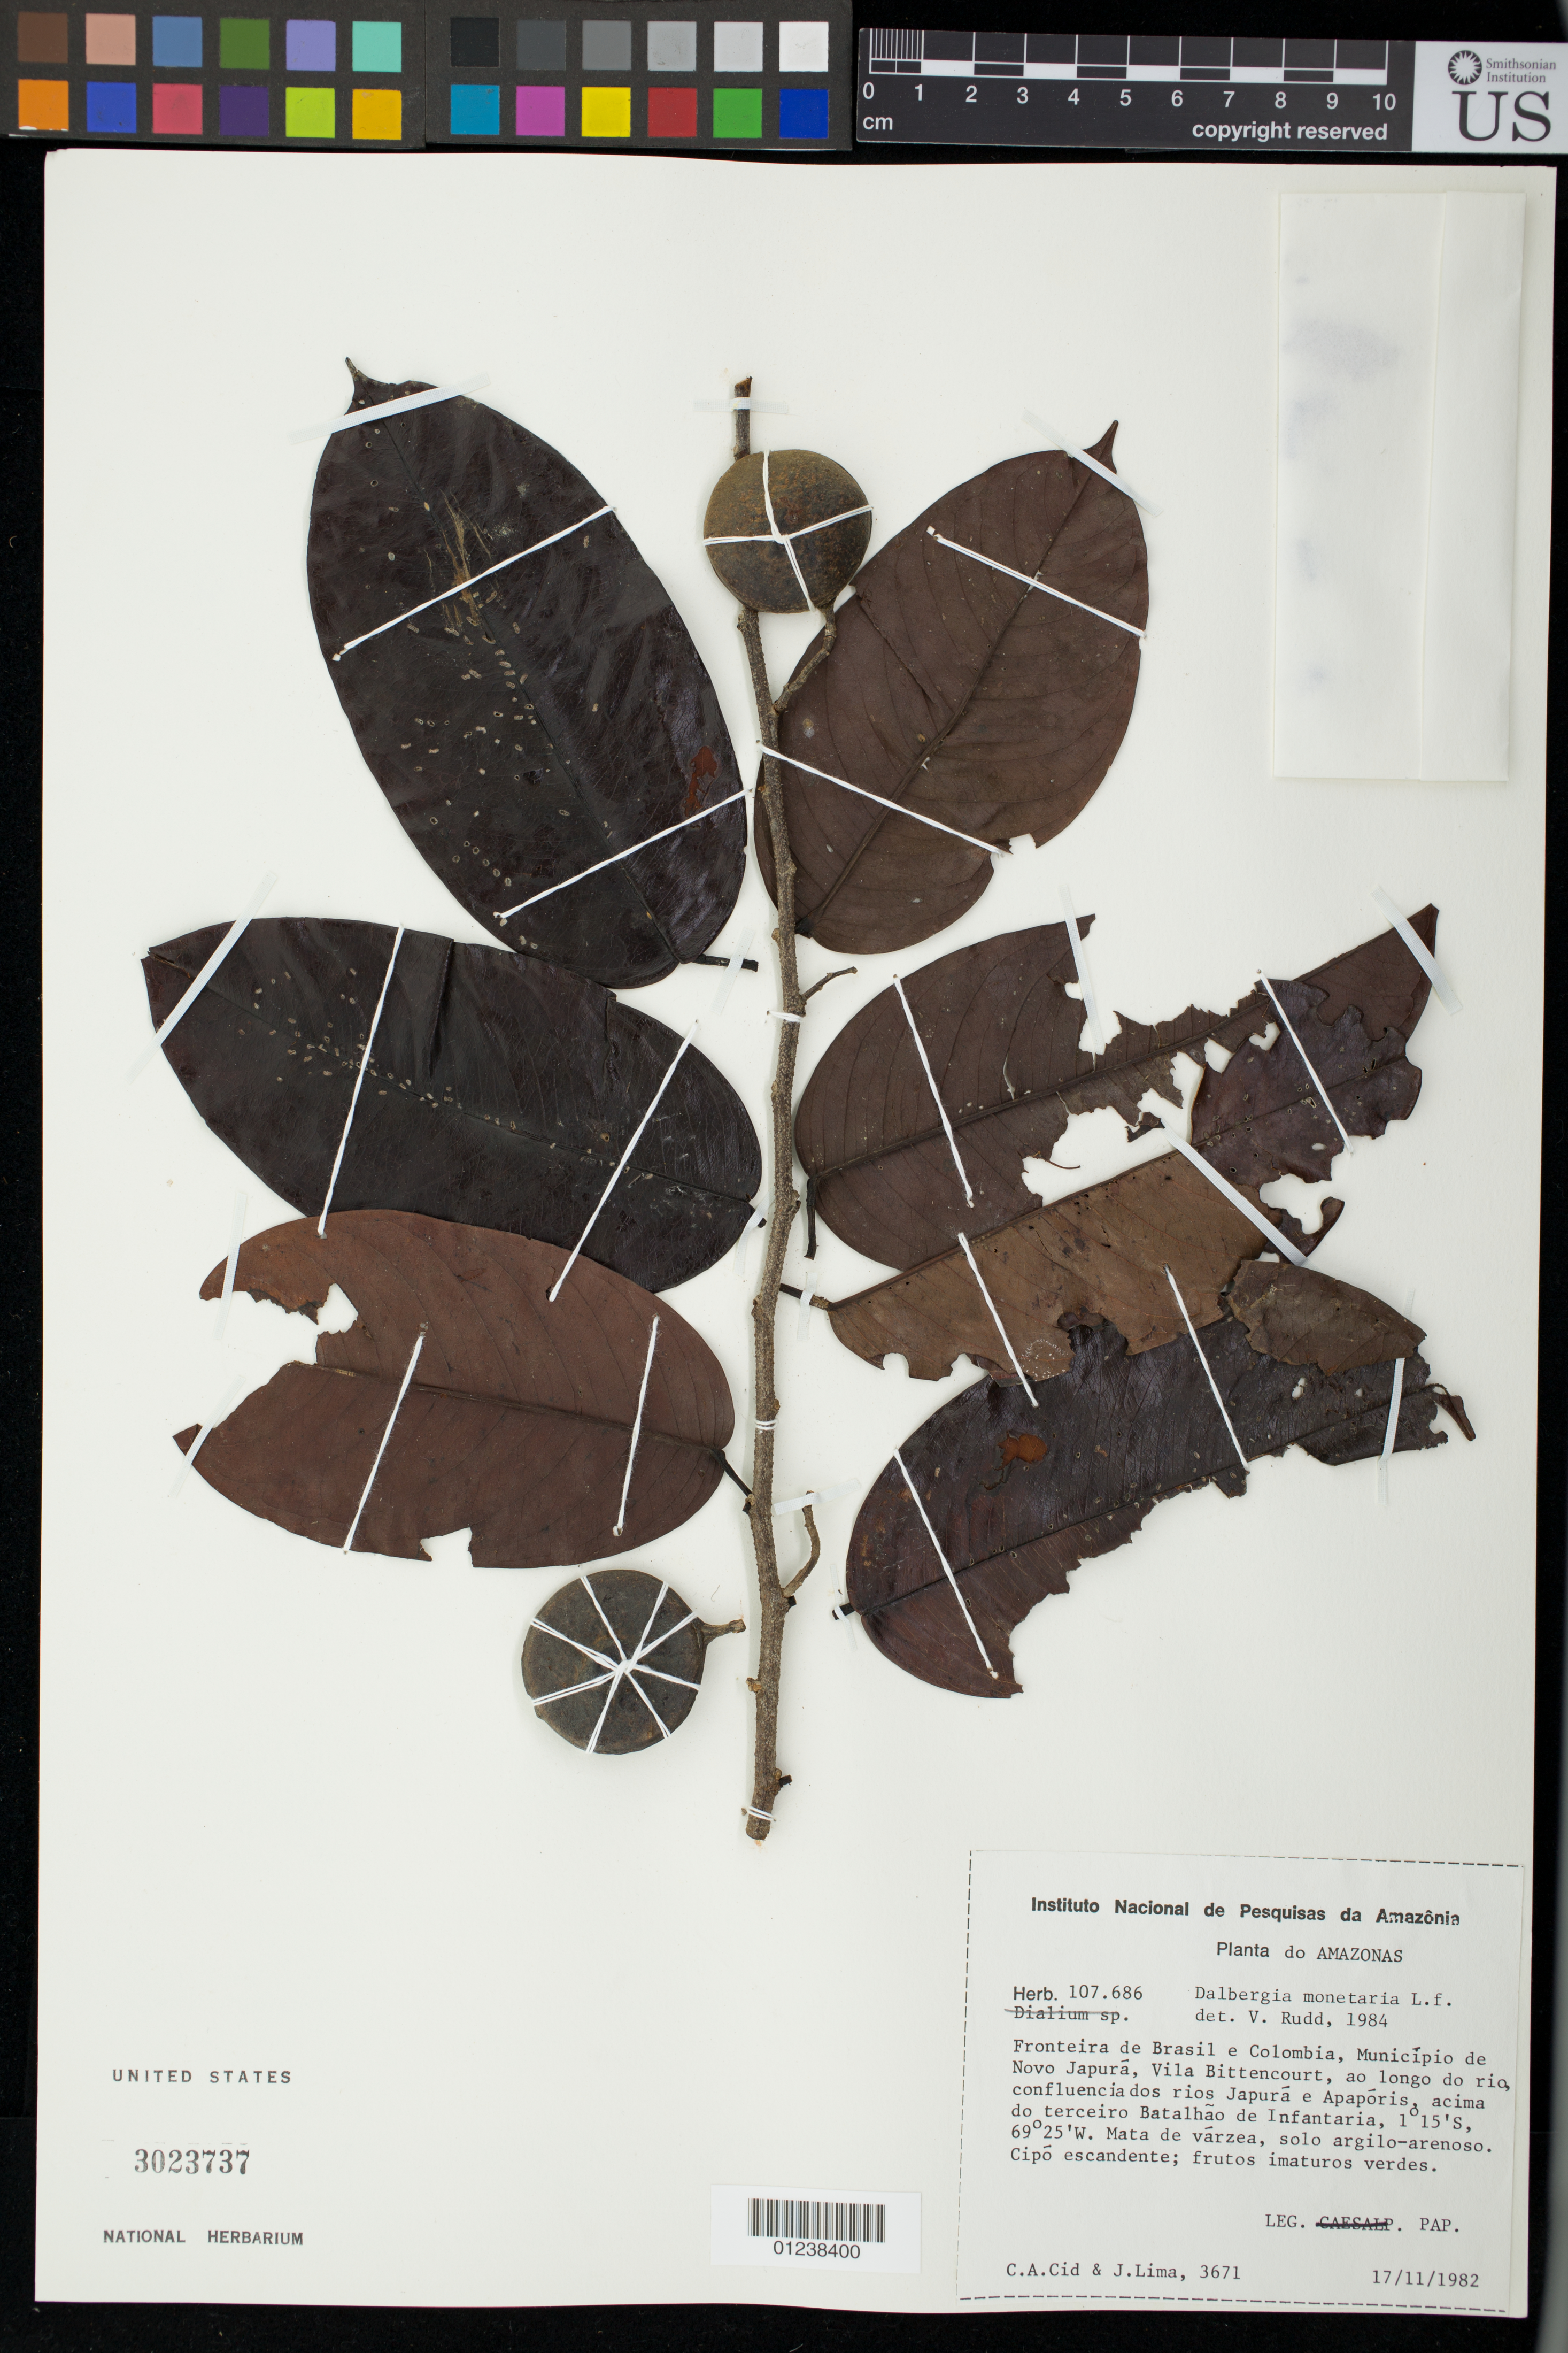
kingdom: Plantae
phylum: Tracheophyta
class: Magnoliopsida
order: Fabales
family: Fabaceae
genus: Dalbergia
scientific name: Dalbergia monetaria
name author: L. f.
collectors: C. A. Cid Ferreira & J. Lima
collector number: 3671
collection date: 1982-11-17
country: Brazil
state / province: Amazonas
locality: Fronteira de Brasil e Colombia, Municipio de Novo Japura, Vila Bittencourt, ao longo do rio, confluenciados rios Japura e Apaporis, acima do terceiro Batalhao de Infantaria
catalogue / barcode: US 3023737